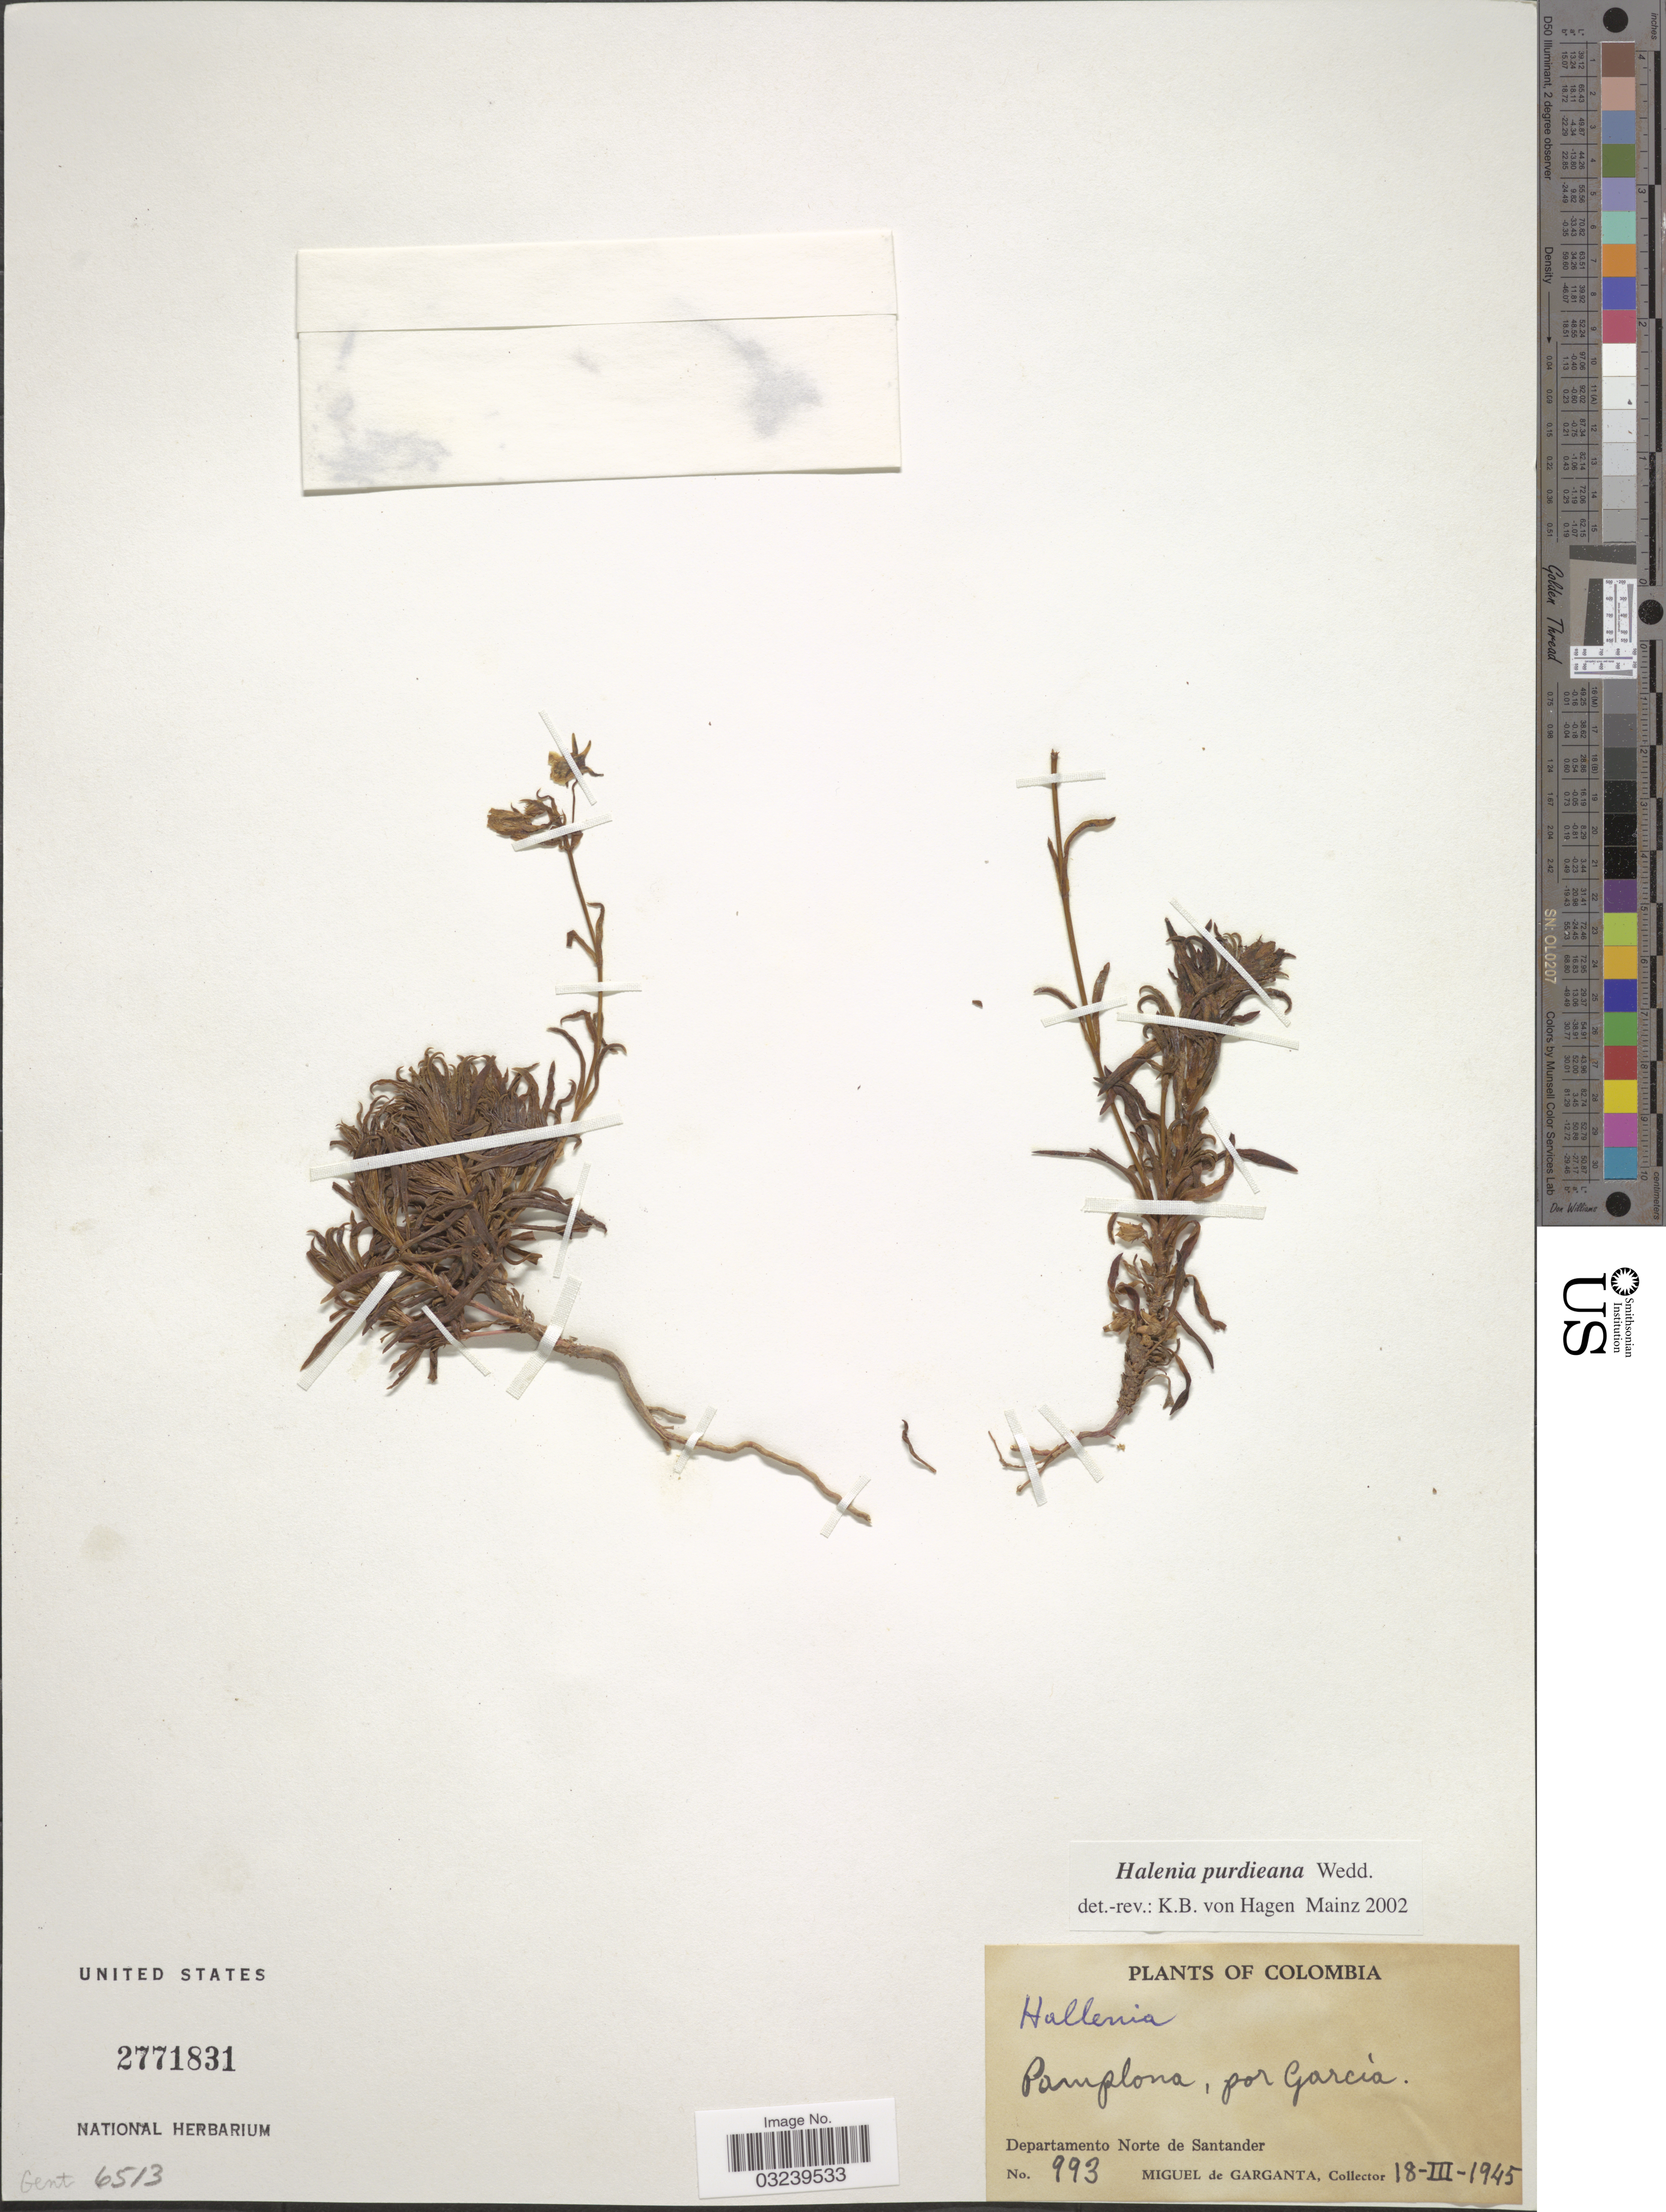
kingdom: Plantae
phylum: Tracheophyta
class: Magnoliopsida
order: Gentianales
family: Gentianaceae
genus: Halenia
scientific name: Halenia purdieana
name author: Wedd.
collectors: M. Garganta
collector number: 993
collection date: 1945-03-18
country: Colombia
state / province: Norte de Santander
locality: Departamento Norte de Santander, Pamplona, por Garcia.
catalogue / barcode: US 2771831